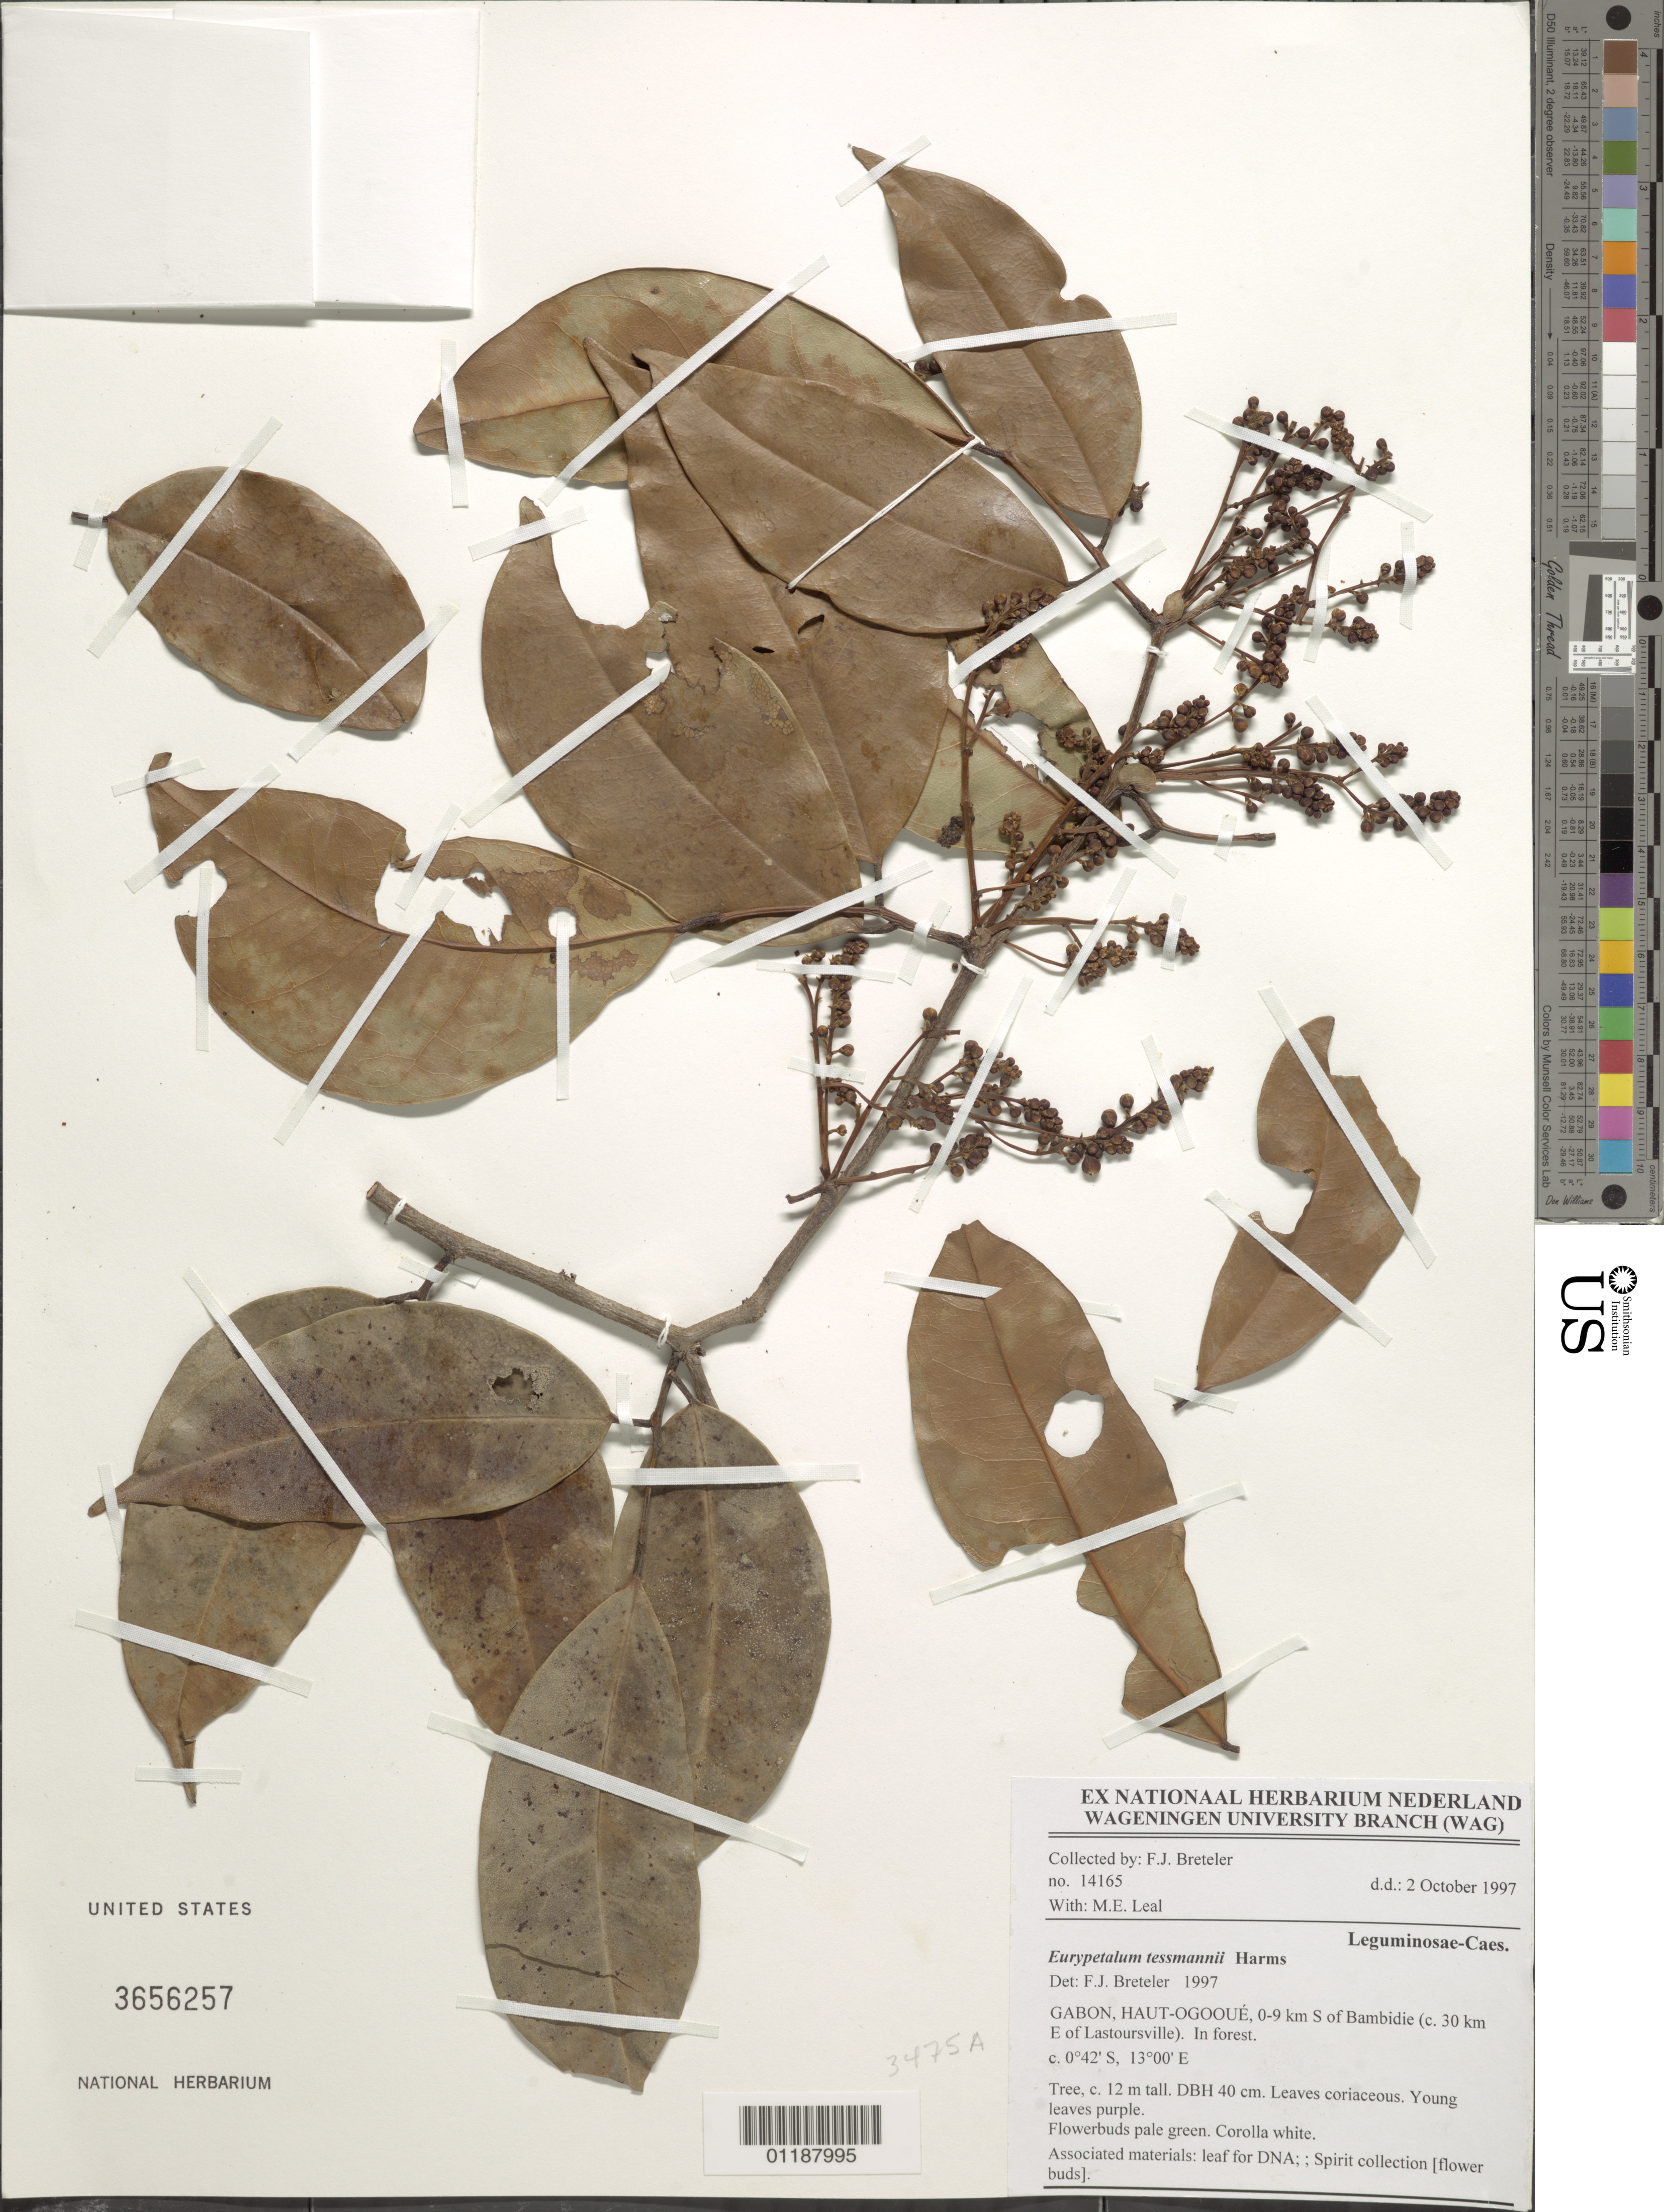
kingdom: Plantae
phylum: Tracheophyta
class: Magnoliopsida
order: Fabales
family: Fabaceae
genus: Eurypetalum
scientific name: Eurypetalum tessmannii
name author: Harms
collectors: F. J. Breteler & M. E. Leal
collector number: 14165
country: Gabon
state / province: Haut-ogooué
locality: S of Bambidie, E of Lastoursville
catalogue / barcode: US 3656257